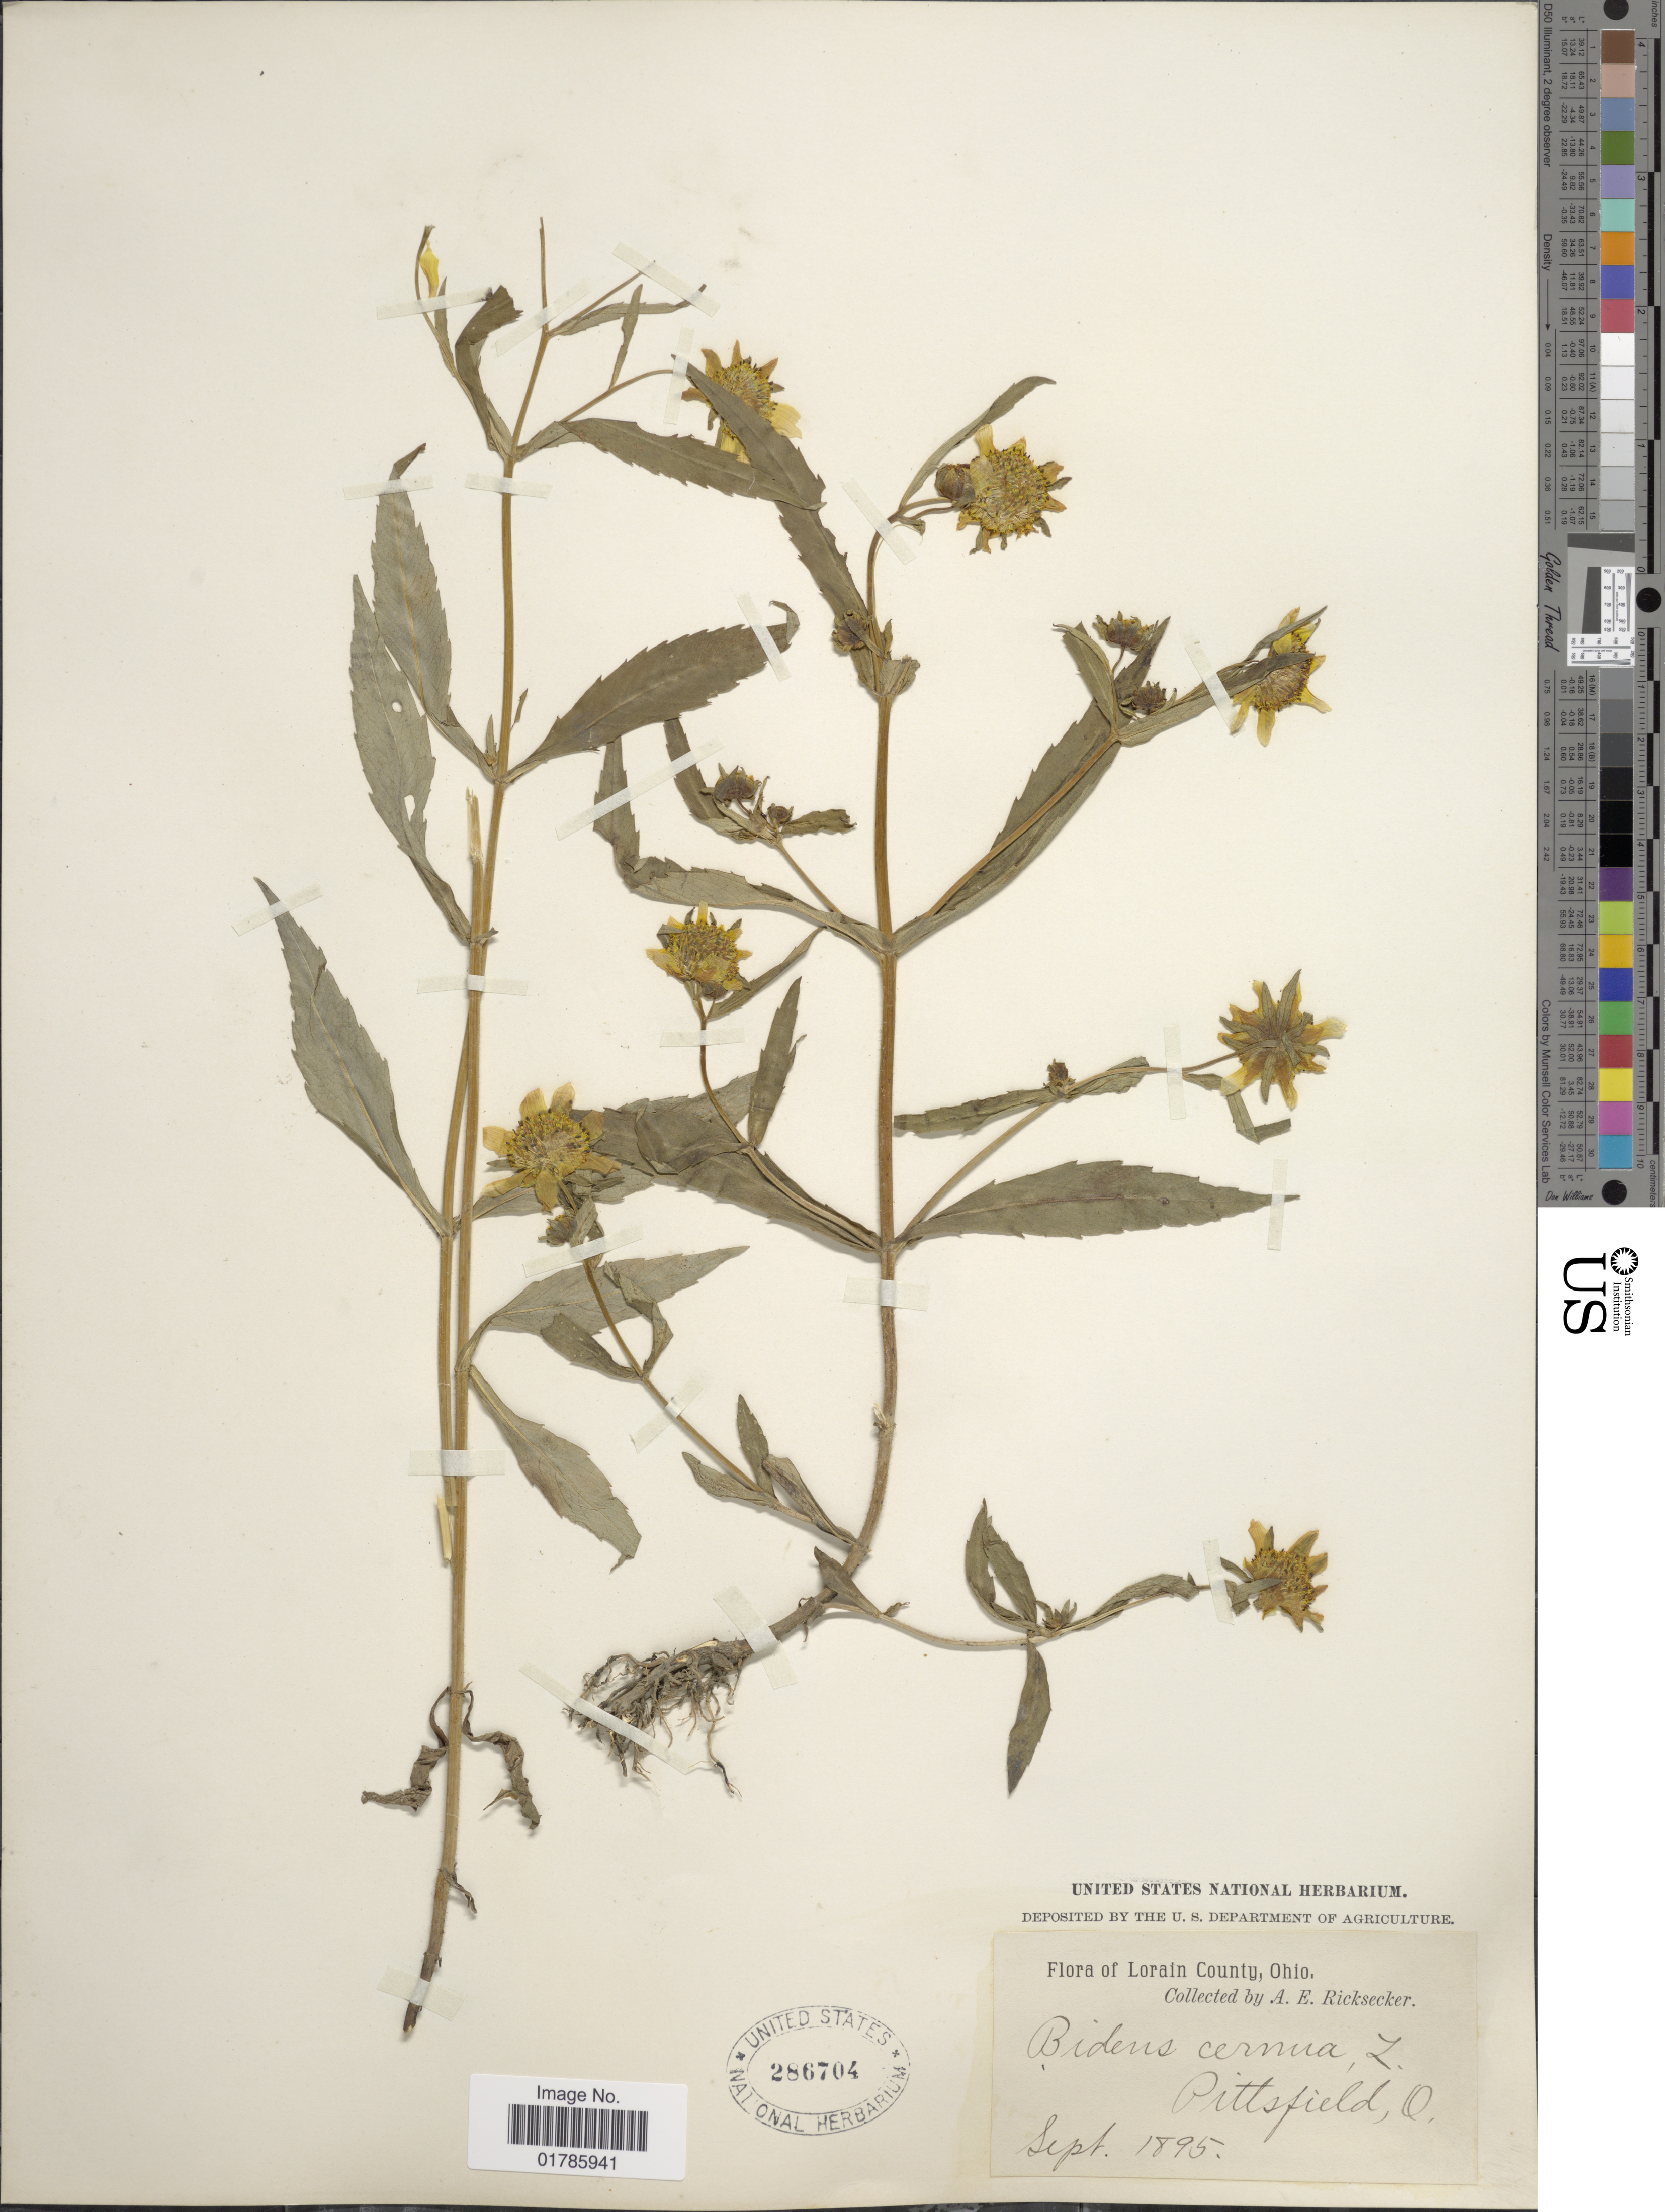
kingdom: Plantae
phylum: Tracheophyta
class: Magnoliopsida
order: Asterales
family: Asteraceae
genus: Bidens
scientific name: Bidens cernua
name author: L.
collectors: A. E. Ricksecker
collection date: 1895-09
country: United States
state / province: Ohio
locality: Lorain County, Pittsfield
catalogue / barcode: US 286704